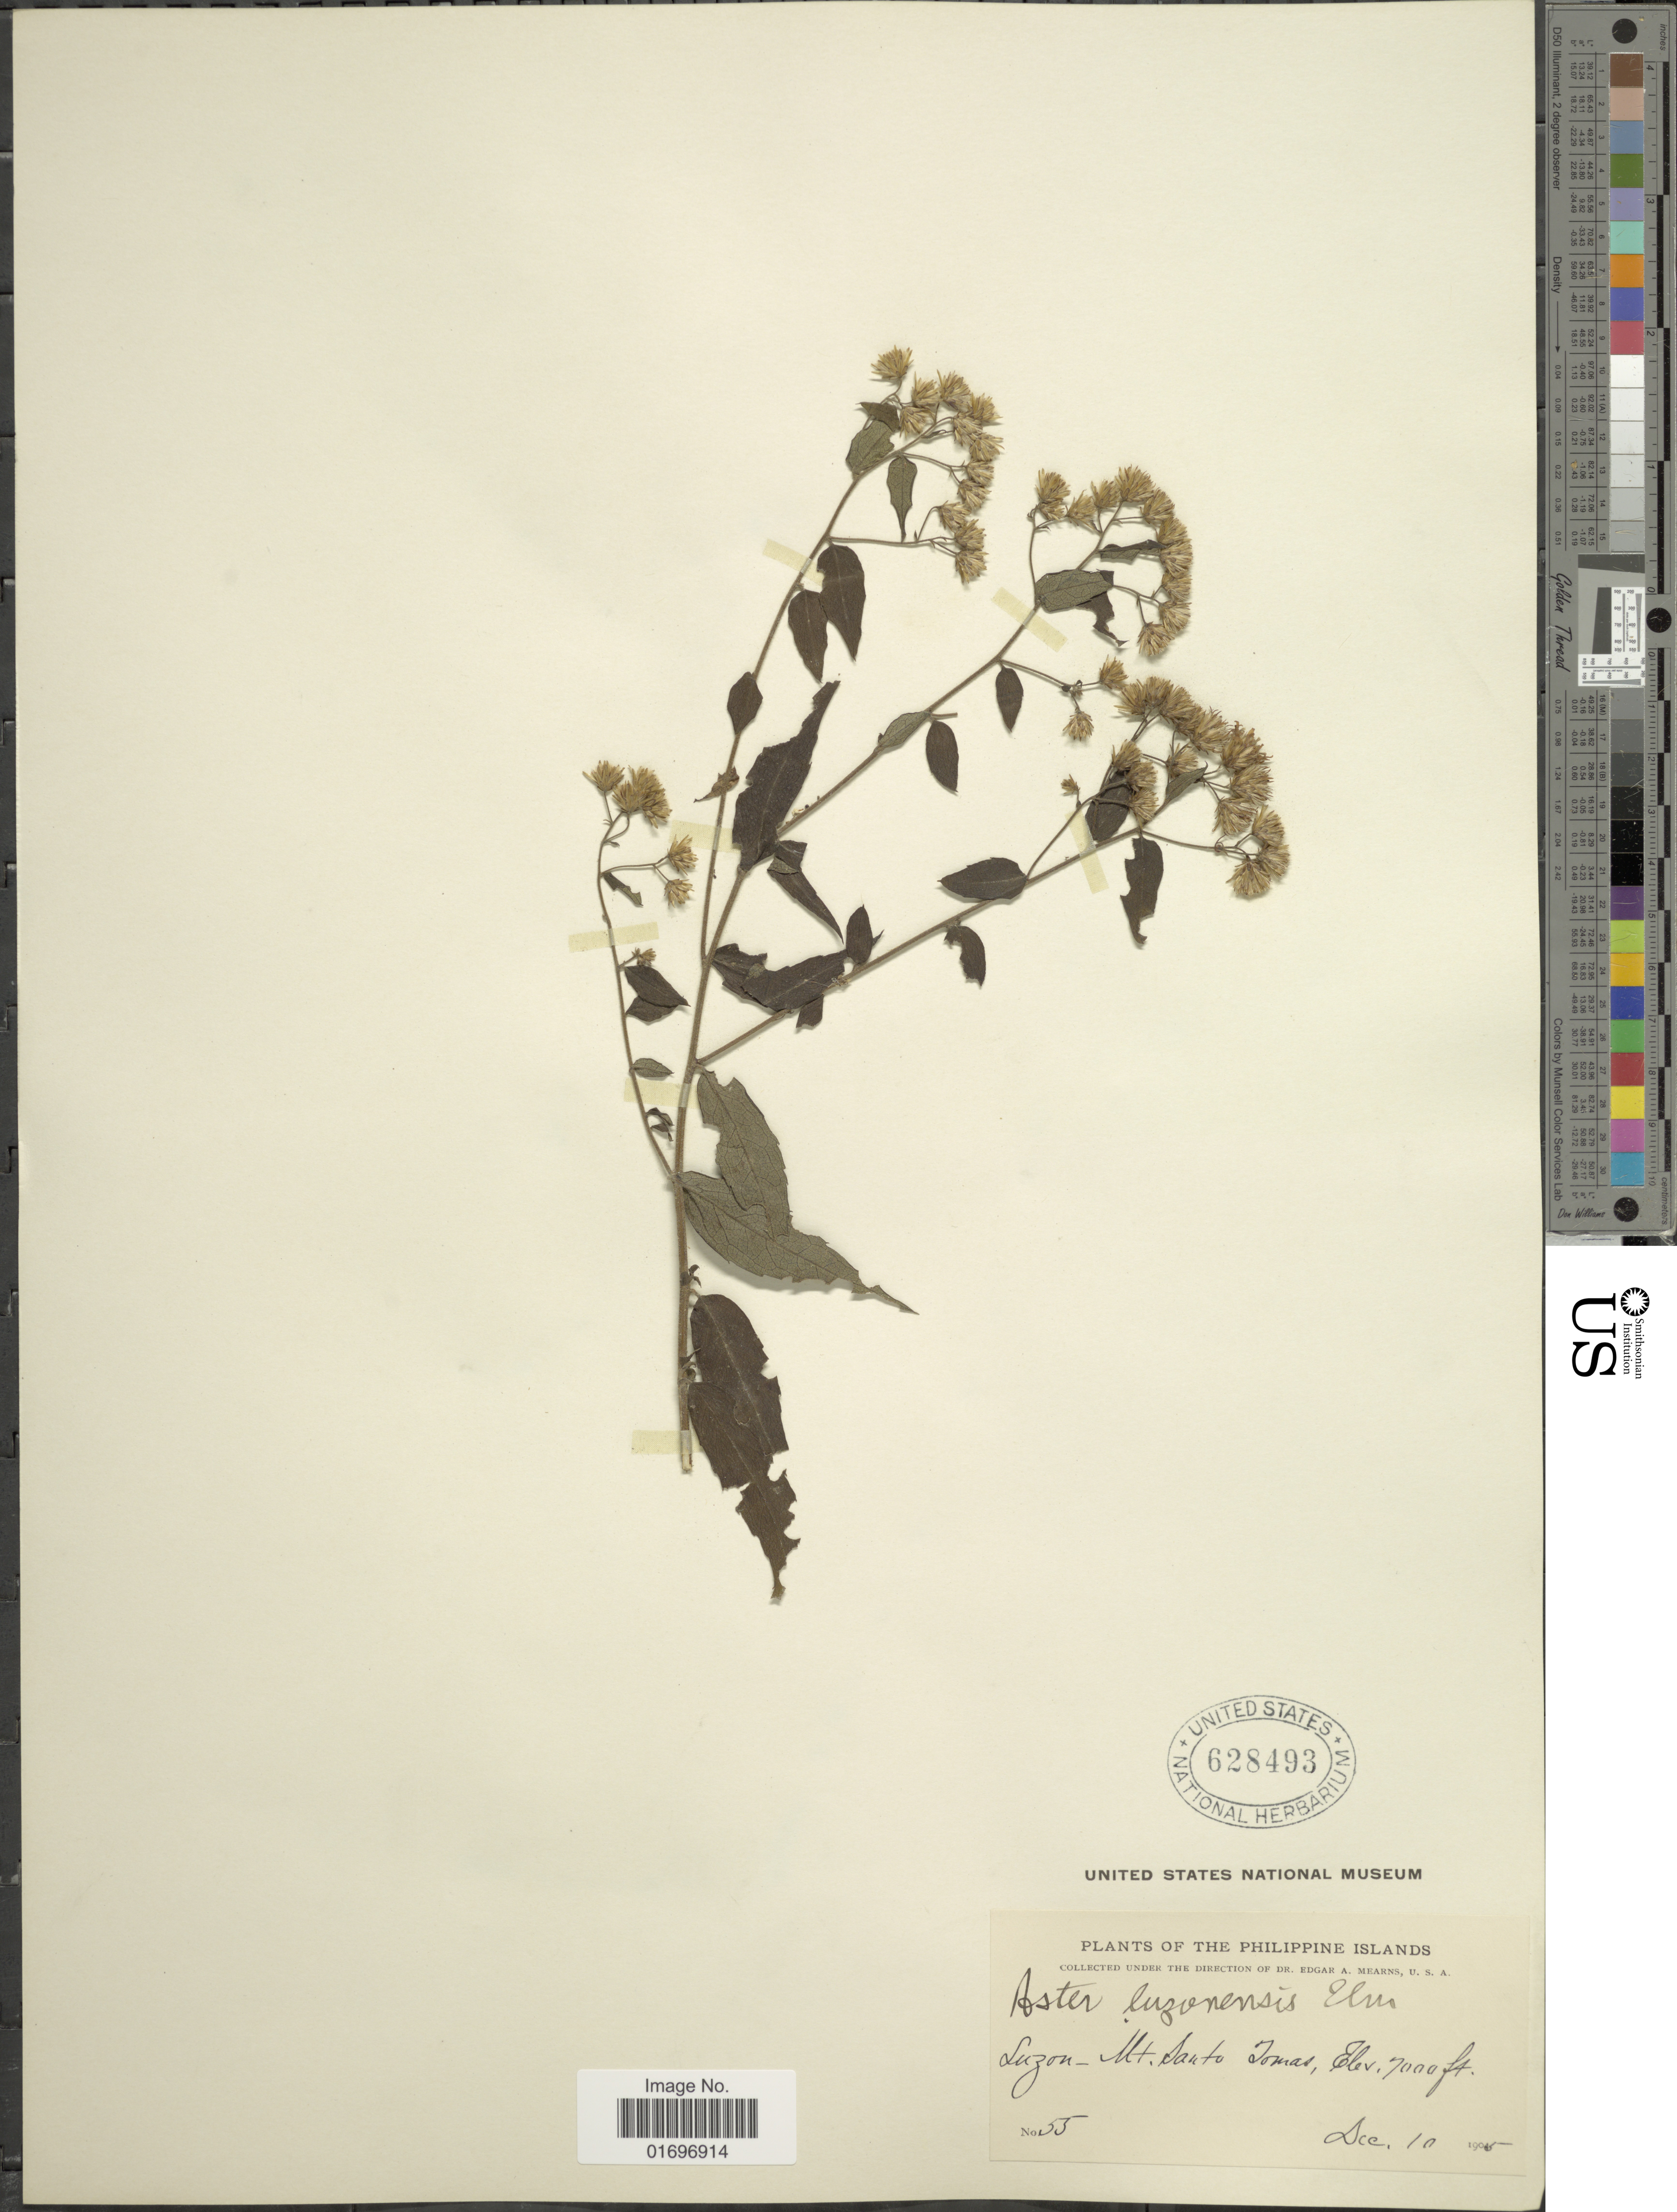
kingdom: Plantae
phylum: Tracheophyta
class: Magnoliopsida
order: Asterales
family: Asteraceae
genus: Aster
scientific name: Aster luzonensis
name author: Elmer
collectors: E. A. Mearns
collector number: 55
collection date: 1905-12-10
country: Philippines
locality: Luzon - Mt. Santo Tomas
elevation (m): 2134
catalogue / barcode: US 628493